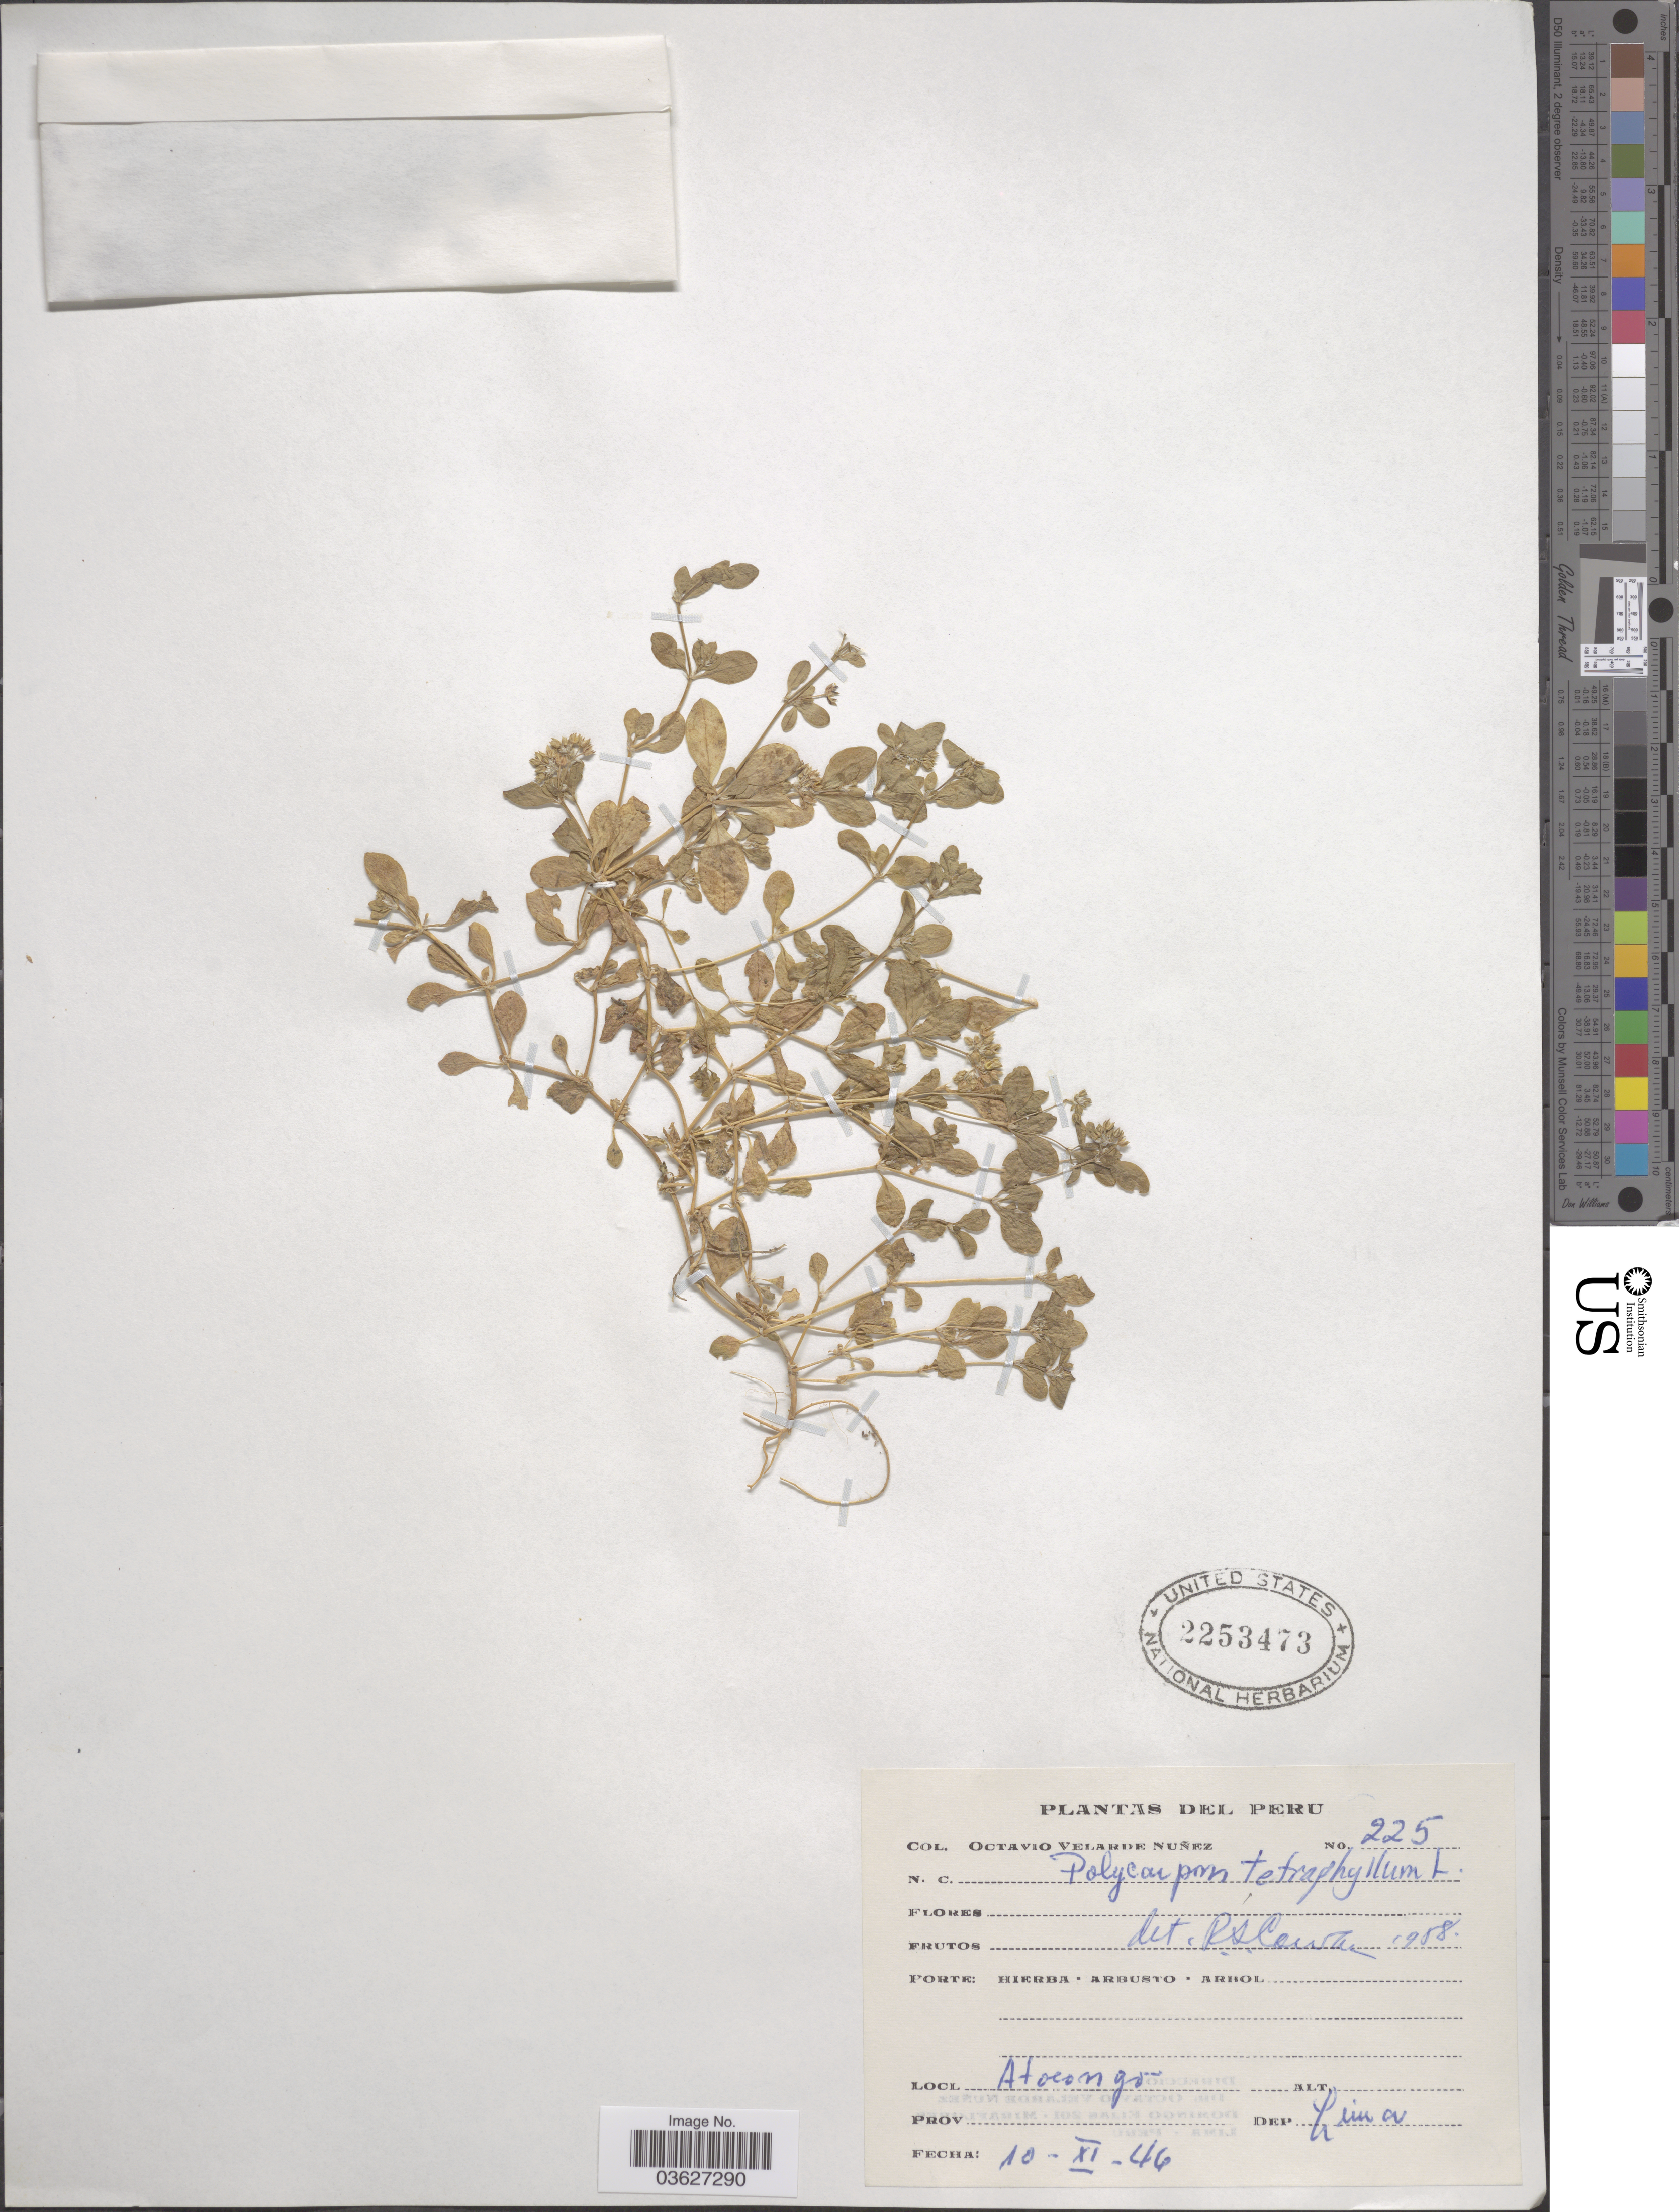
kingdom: Plantae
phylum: Tracheophyta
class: Magnoliopsida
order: Caryophyllales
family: Caryophyllaceae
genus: Polycarpon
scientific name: Polycarpon tetraphyllum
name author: (L.) L.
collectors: O. Velarde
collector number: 225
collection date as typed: Transcribed d/m/y: 10/11/46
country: Peru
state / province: Lima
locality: Atocongo. Dep. Lima.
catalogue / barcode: US 2253473